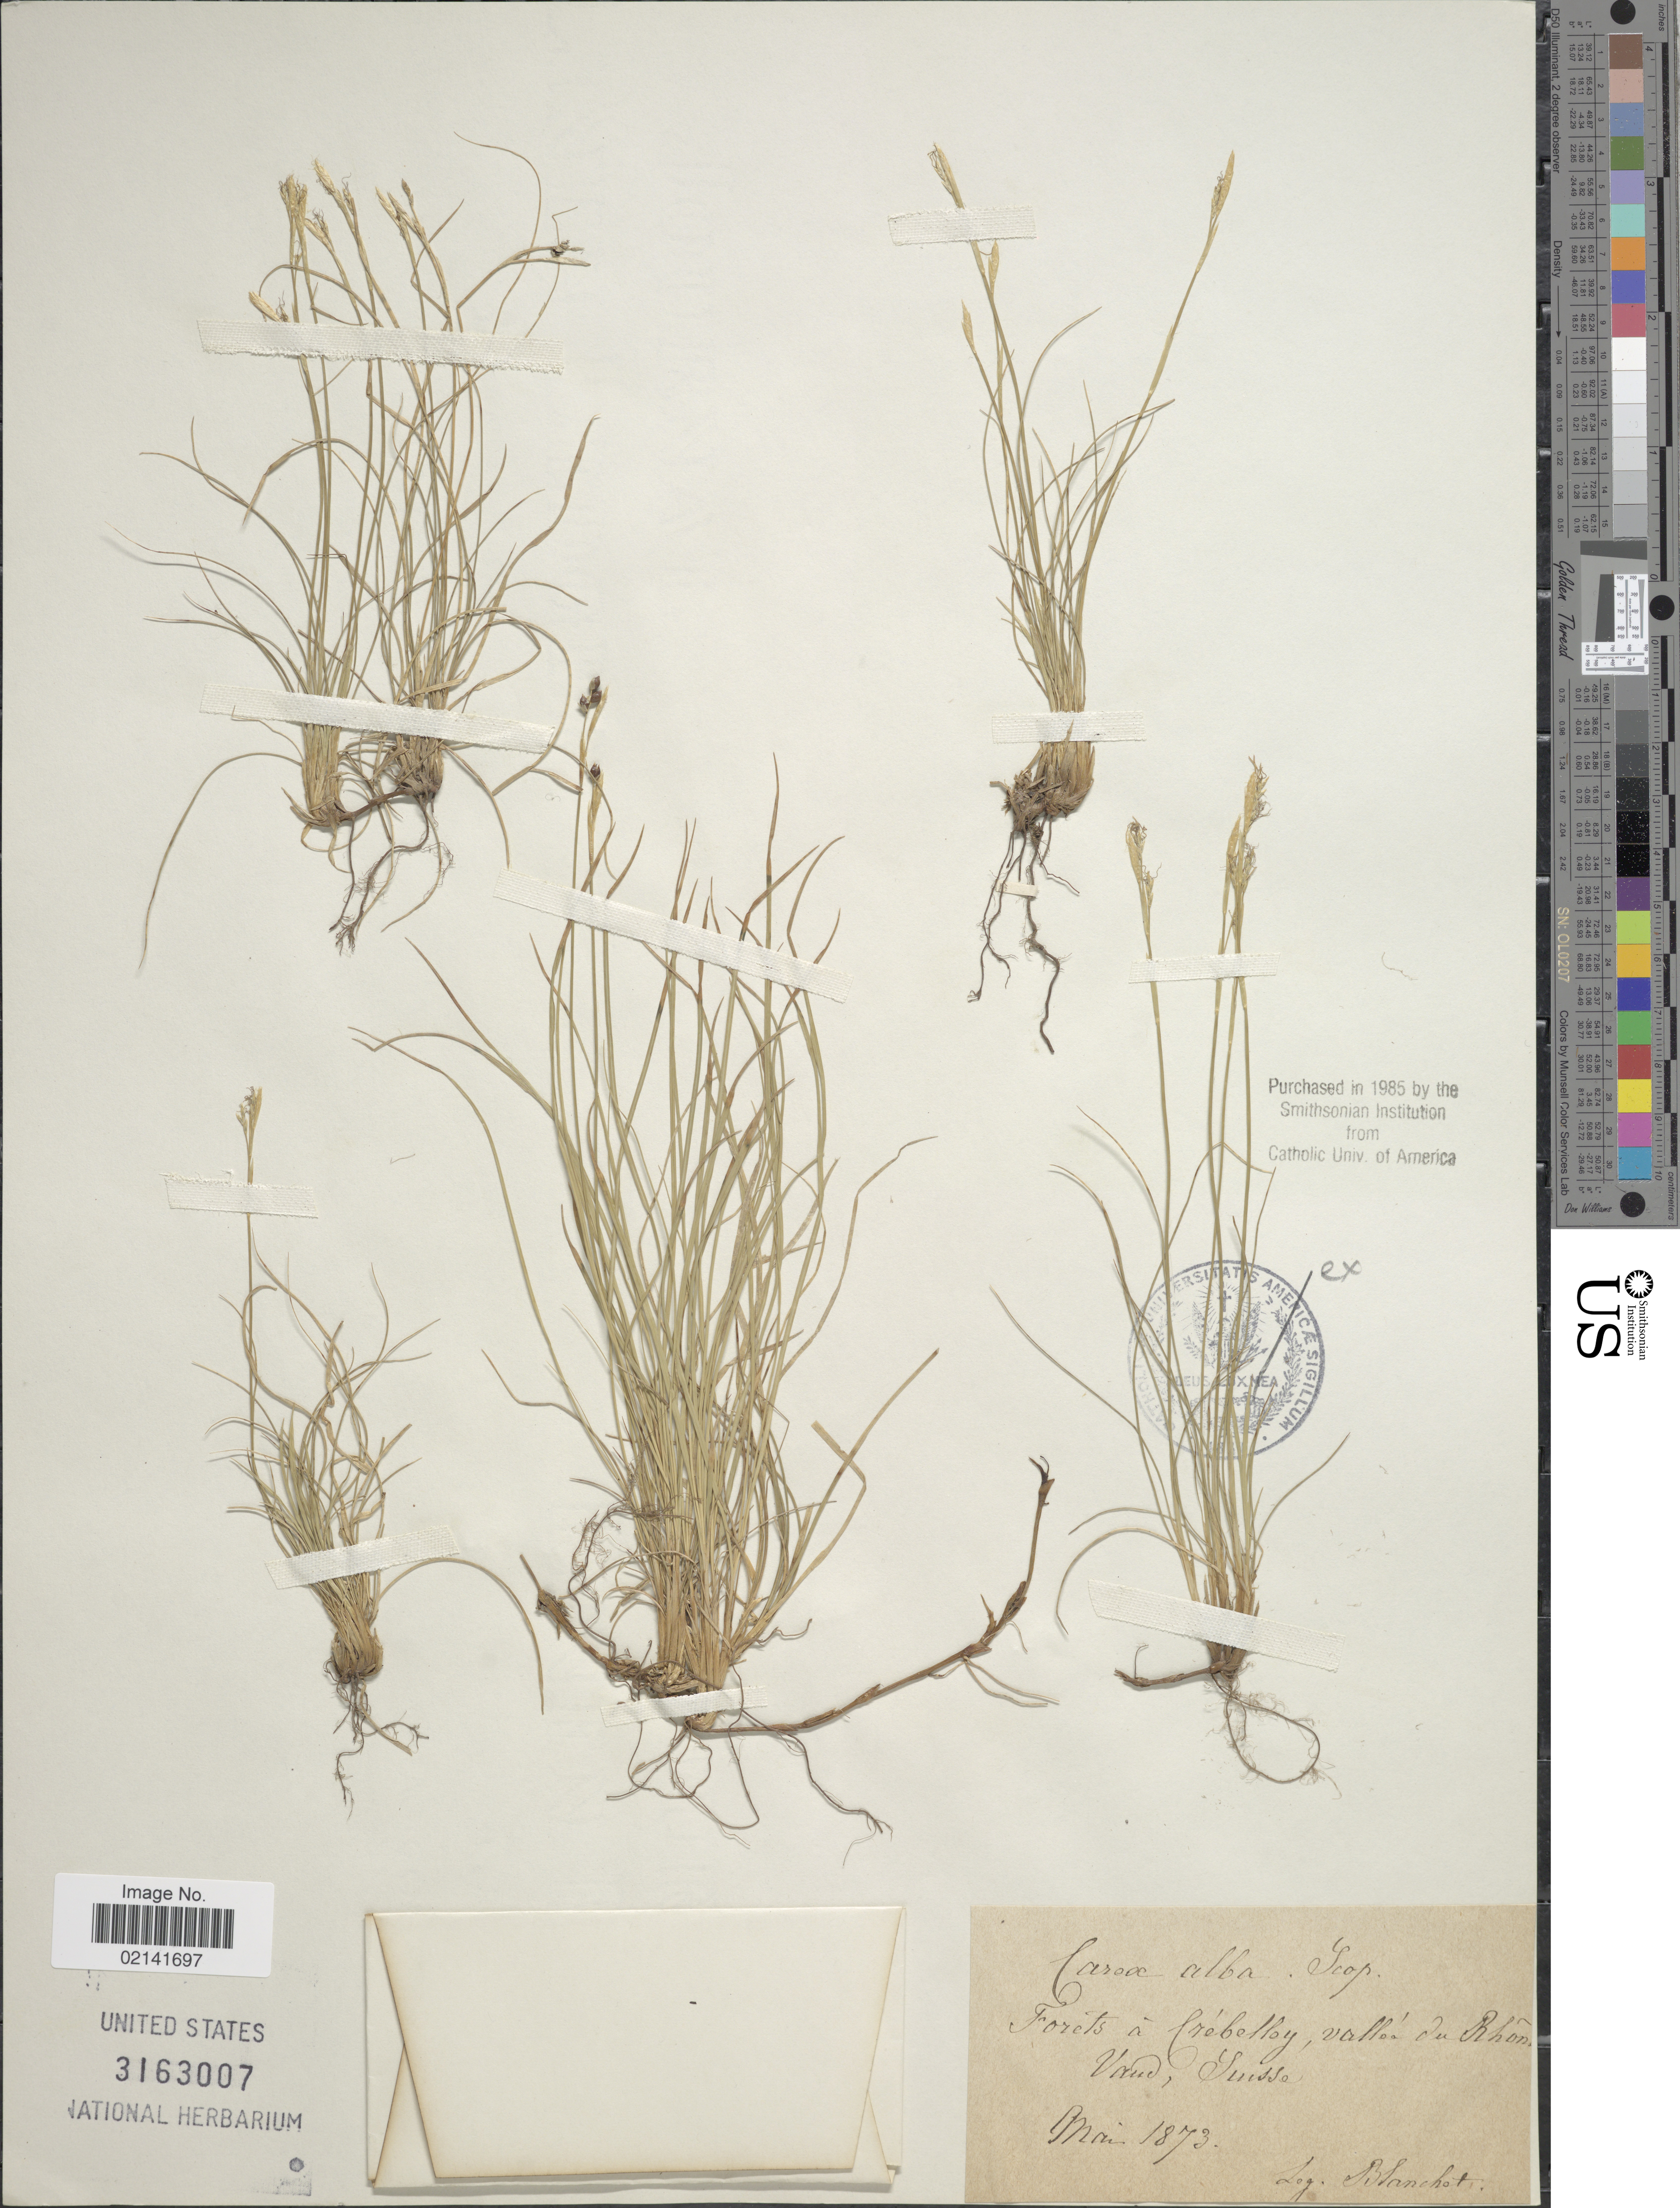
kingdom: Plantae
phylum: Tracheophyta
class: Liliopsida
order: Poales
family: Cyperaceae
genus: Carex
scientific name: Carex alba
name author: Scop.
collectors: -. Blanchet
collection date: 1873-05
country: Switzerland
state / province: Vaud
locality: Forets a Crebelley, vallee de Rhôn. Vaud, Suisse.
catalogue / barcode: US 3163007